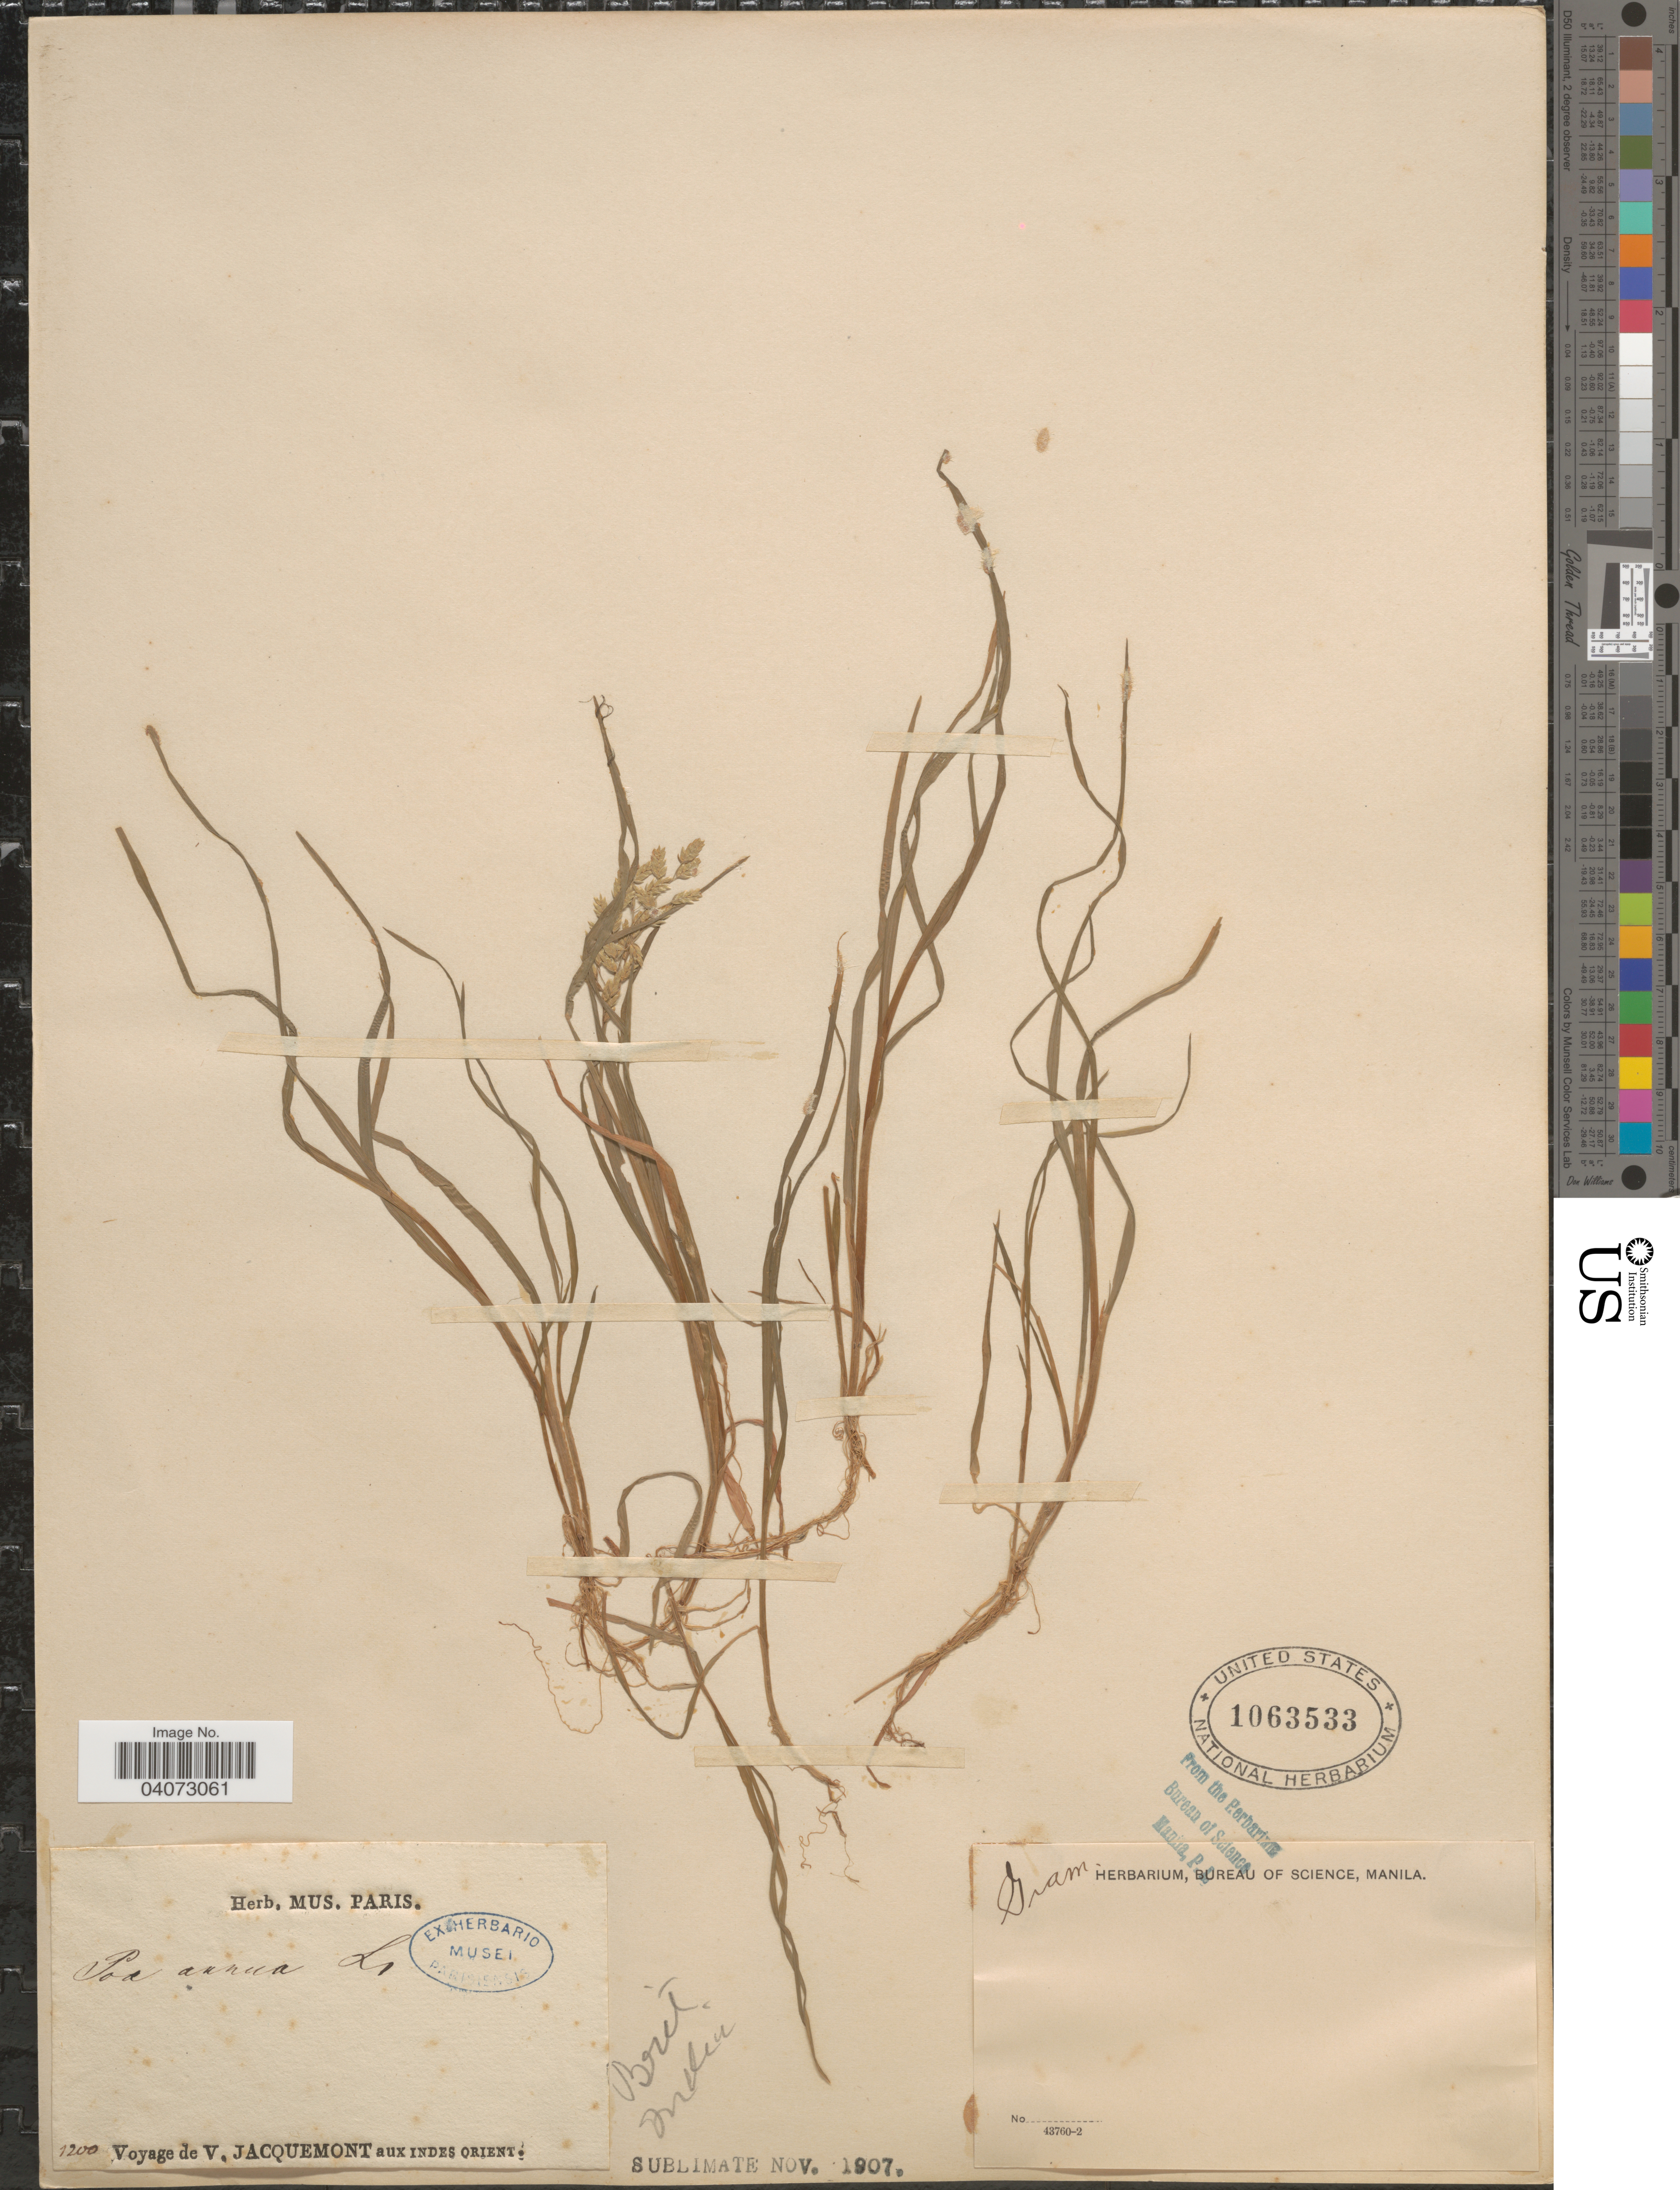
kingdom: Plantae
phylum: Tracheophyta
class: Liliopsida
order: Poales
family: Poaceae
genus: Poa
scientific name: Poa annua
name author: L.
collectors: V. Jacquemont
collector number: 1200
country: India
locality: Indes Orient. Brit. India.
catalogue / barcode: US 1063533